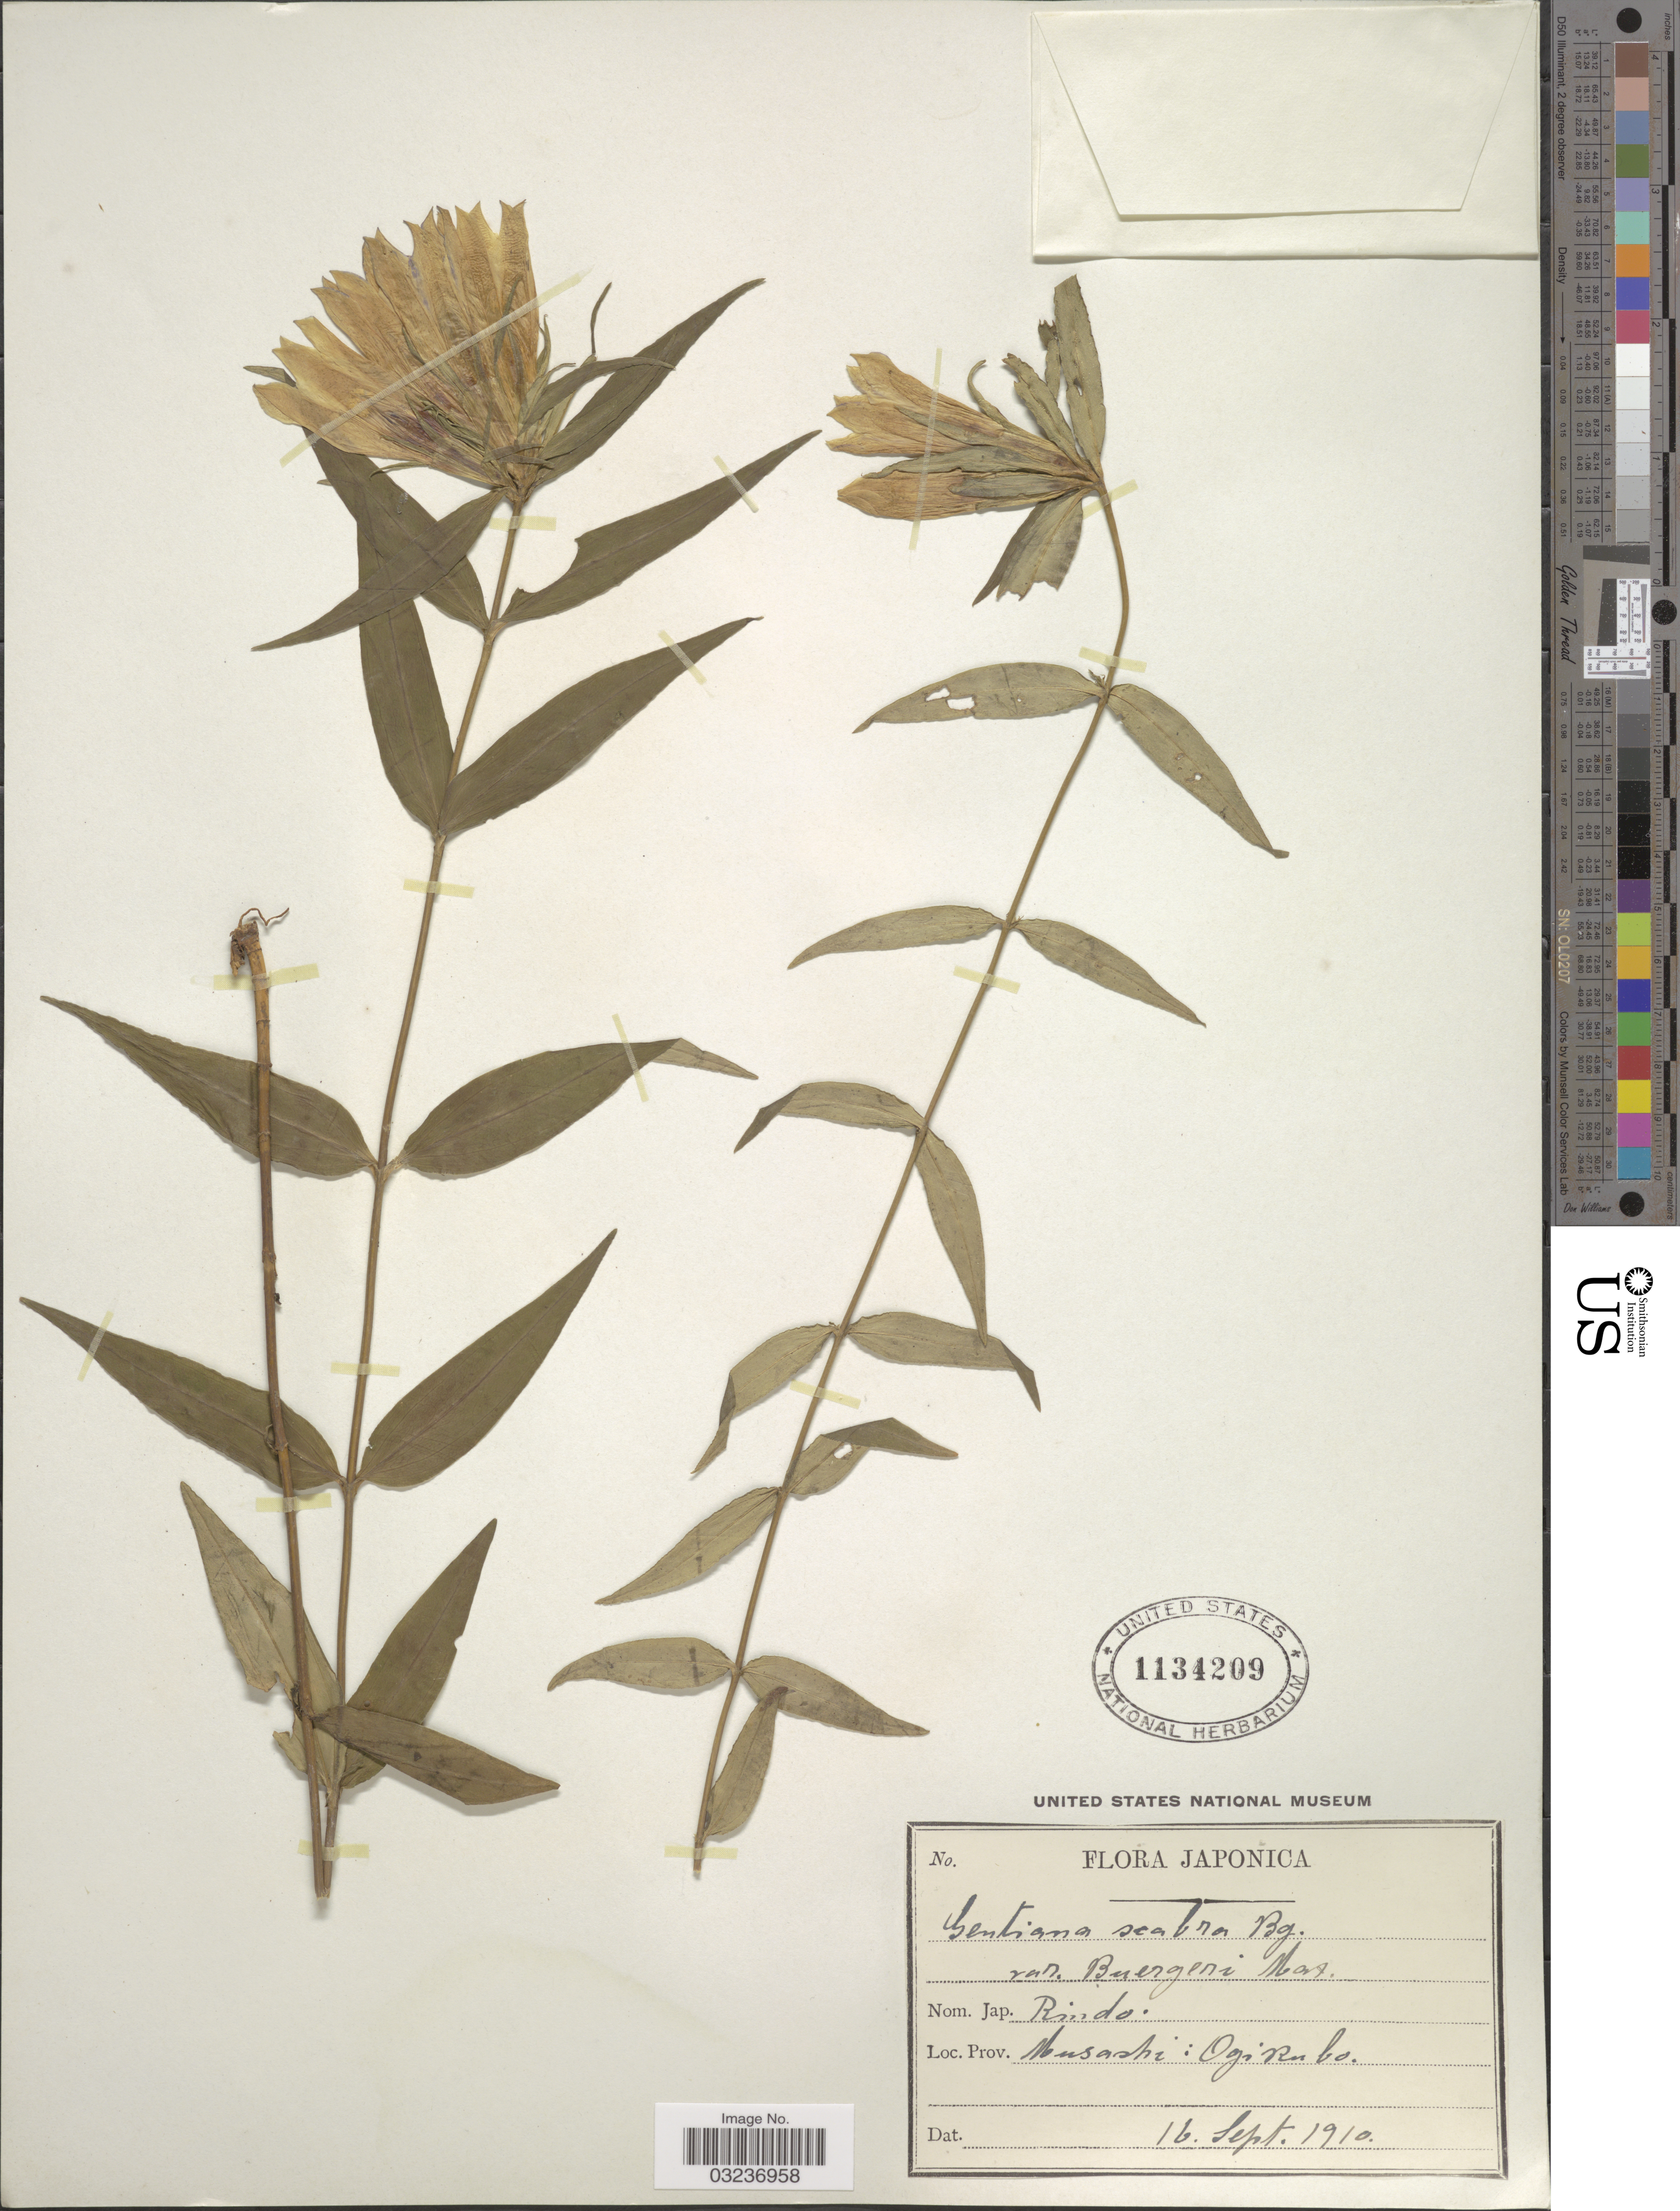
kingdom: Plantae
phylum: Tracheophyta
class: Magnoliopsida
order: Gentianales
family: Gentianaceae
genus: Gentiana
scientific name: Gentiana scabra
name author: Bunge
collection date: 1910-09-16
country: Japan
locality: Musashi: Ogirubo.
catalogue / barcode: US 1134209